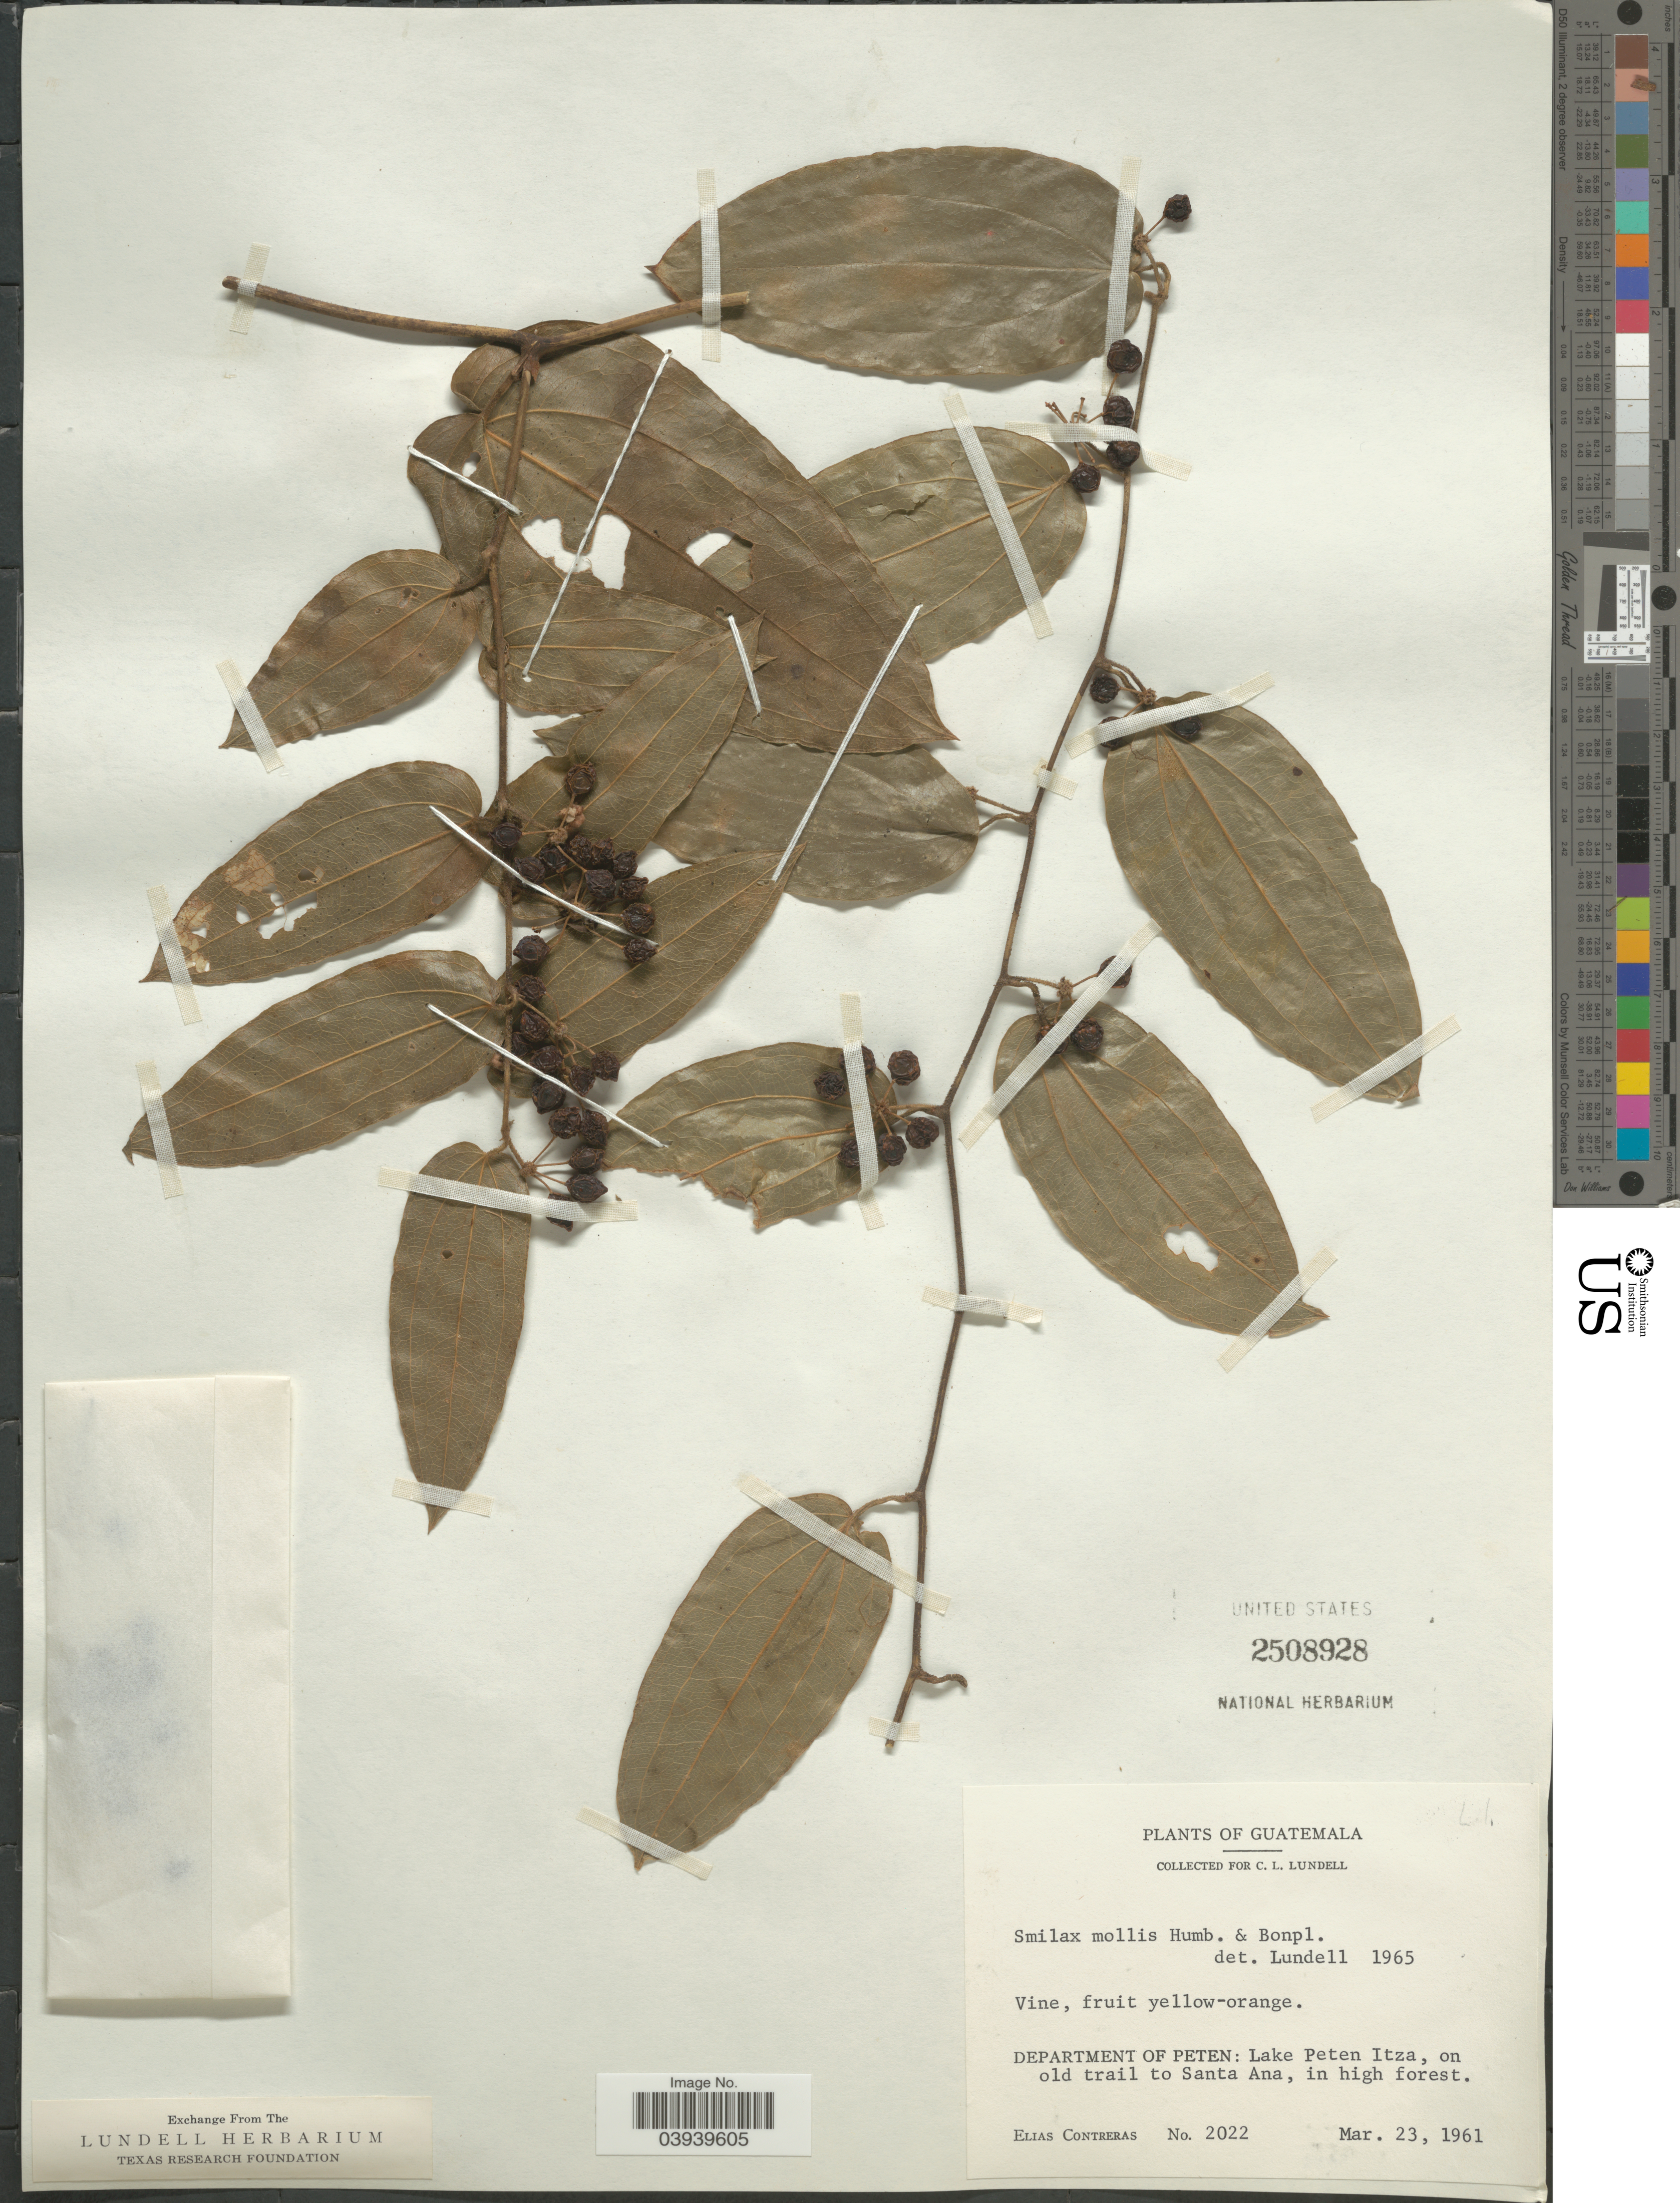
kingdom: Plantae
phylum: Tracheophyta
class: Liliopsida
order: Liliales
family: Smilacaceae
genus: Smilax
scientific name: Smilax mollis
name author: Humb. & Bonpl. ex Willd.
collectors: E. Contreras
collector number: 2022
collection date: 1961-03-23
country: Guatemala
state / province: El Peten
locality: Department of Peten: Lake Peten Itza, on old trail to Santa Ana.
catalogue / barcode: US 2508928